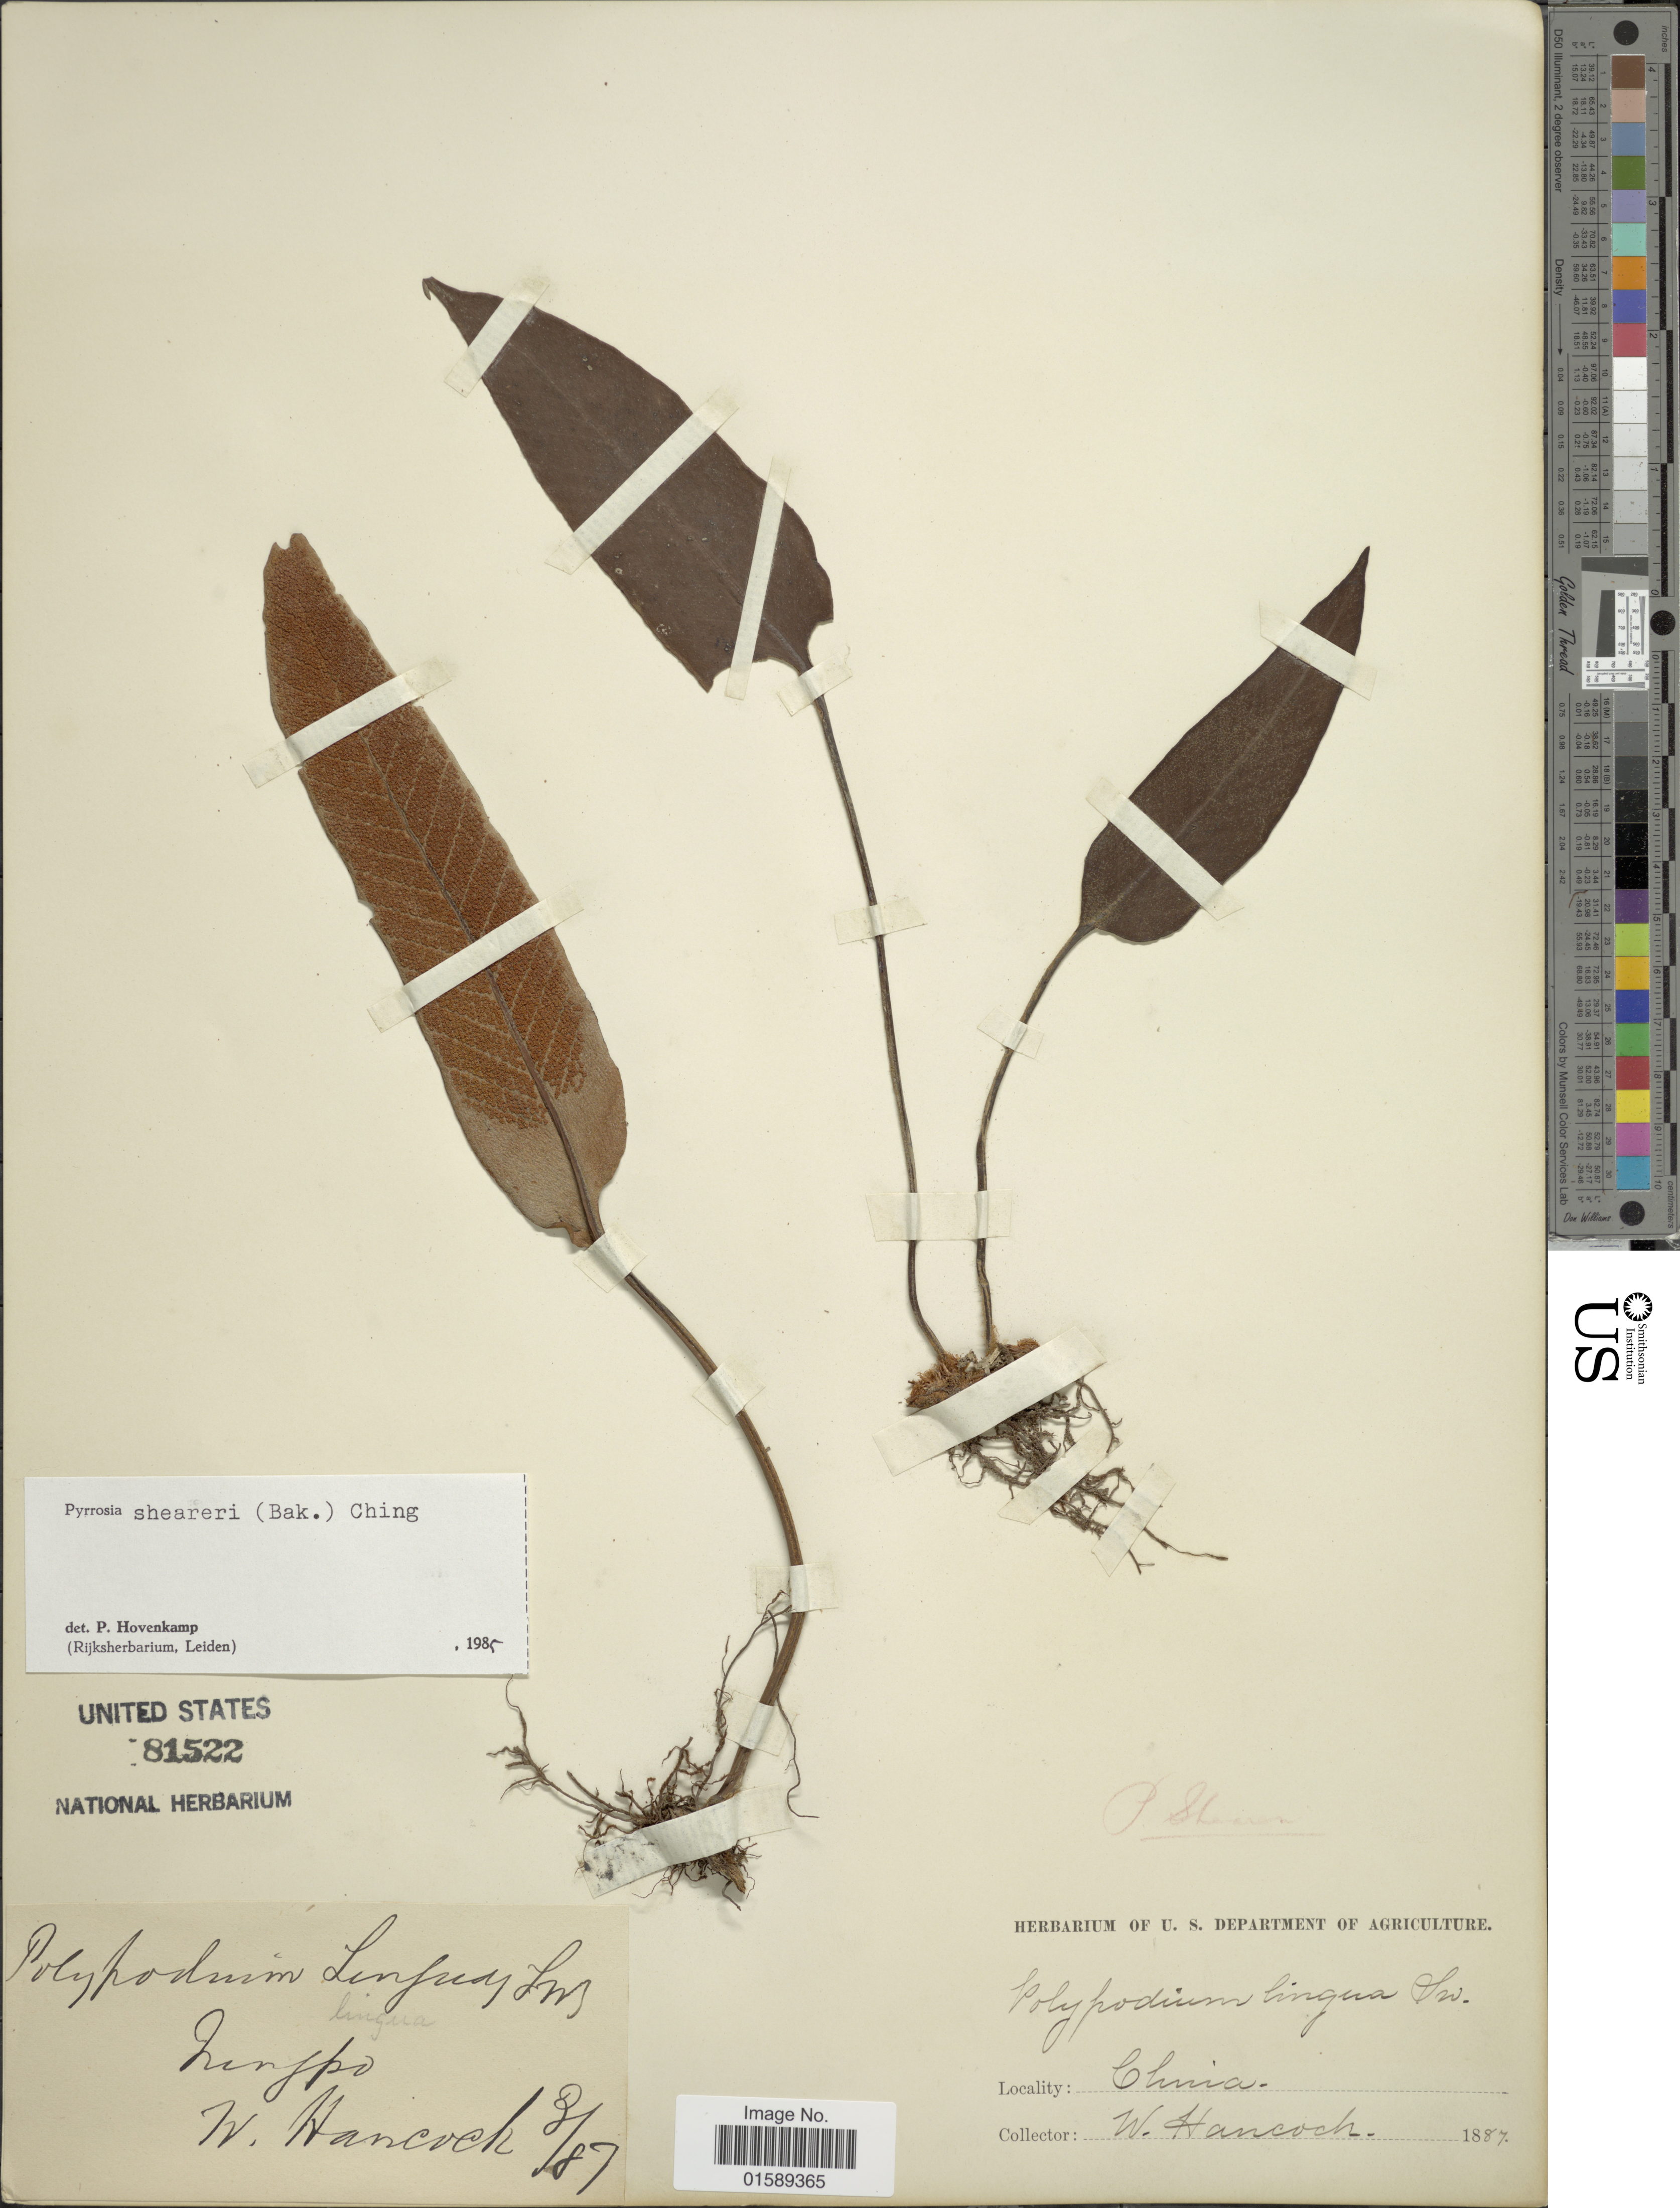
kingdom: Plantae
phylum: Tracheophyta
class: Polypodiopsida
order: Polypodiales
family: Polypodiaceae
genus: Pyrrosia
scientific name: Pyrrosia sheareri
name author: (Baker) Ching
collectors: W. Hancock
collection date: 1887-03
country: China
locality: China, Pinfa. [interpreted]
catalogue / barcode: US 81522